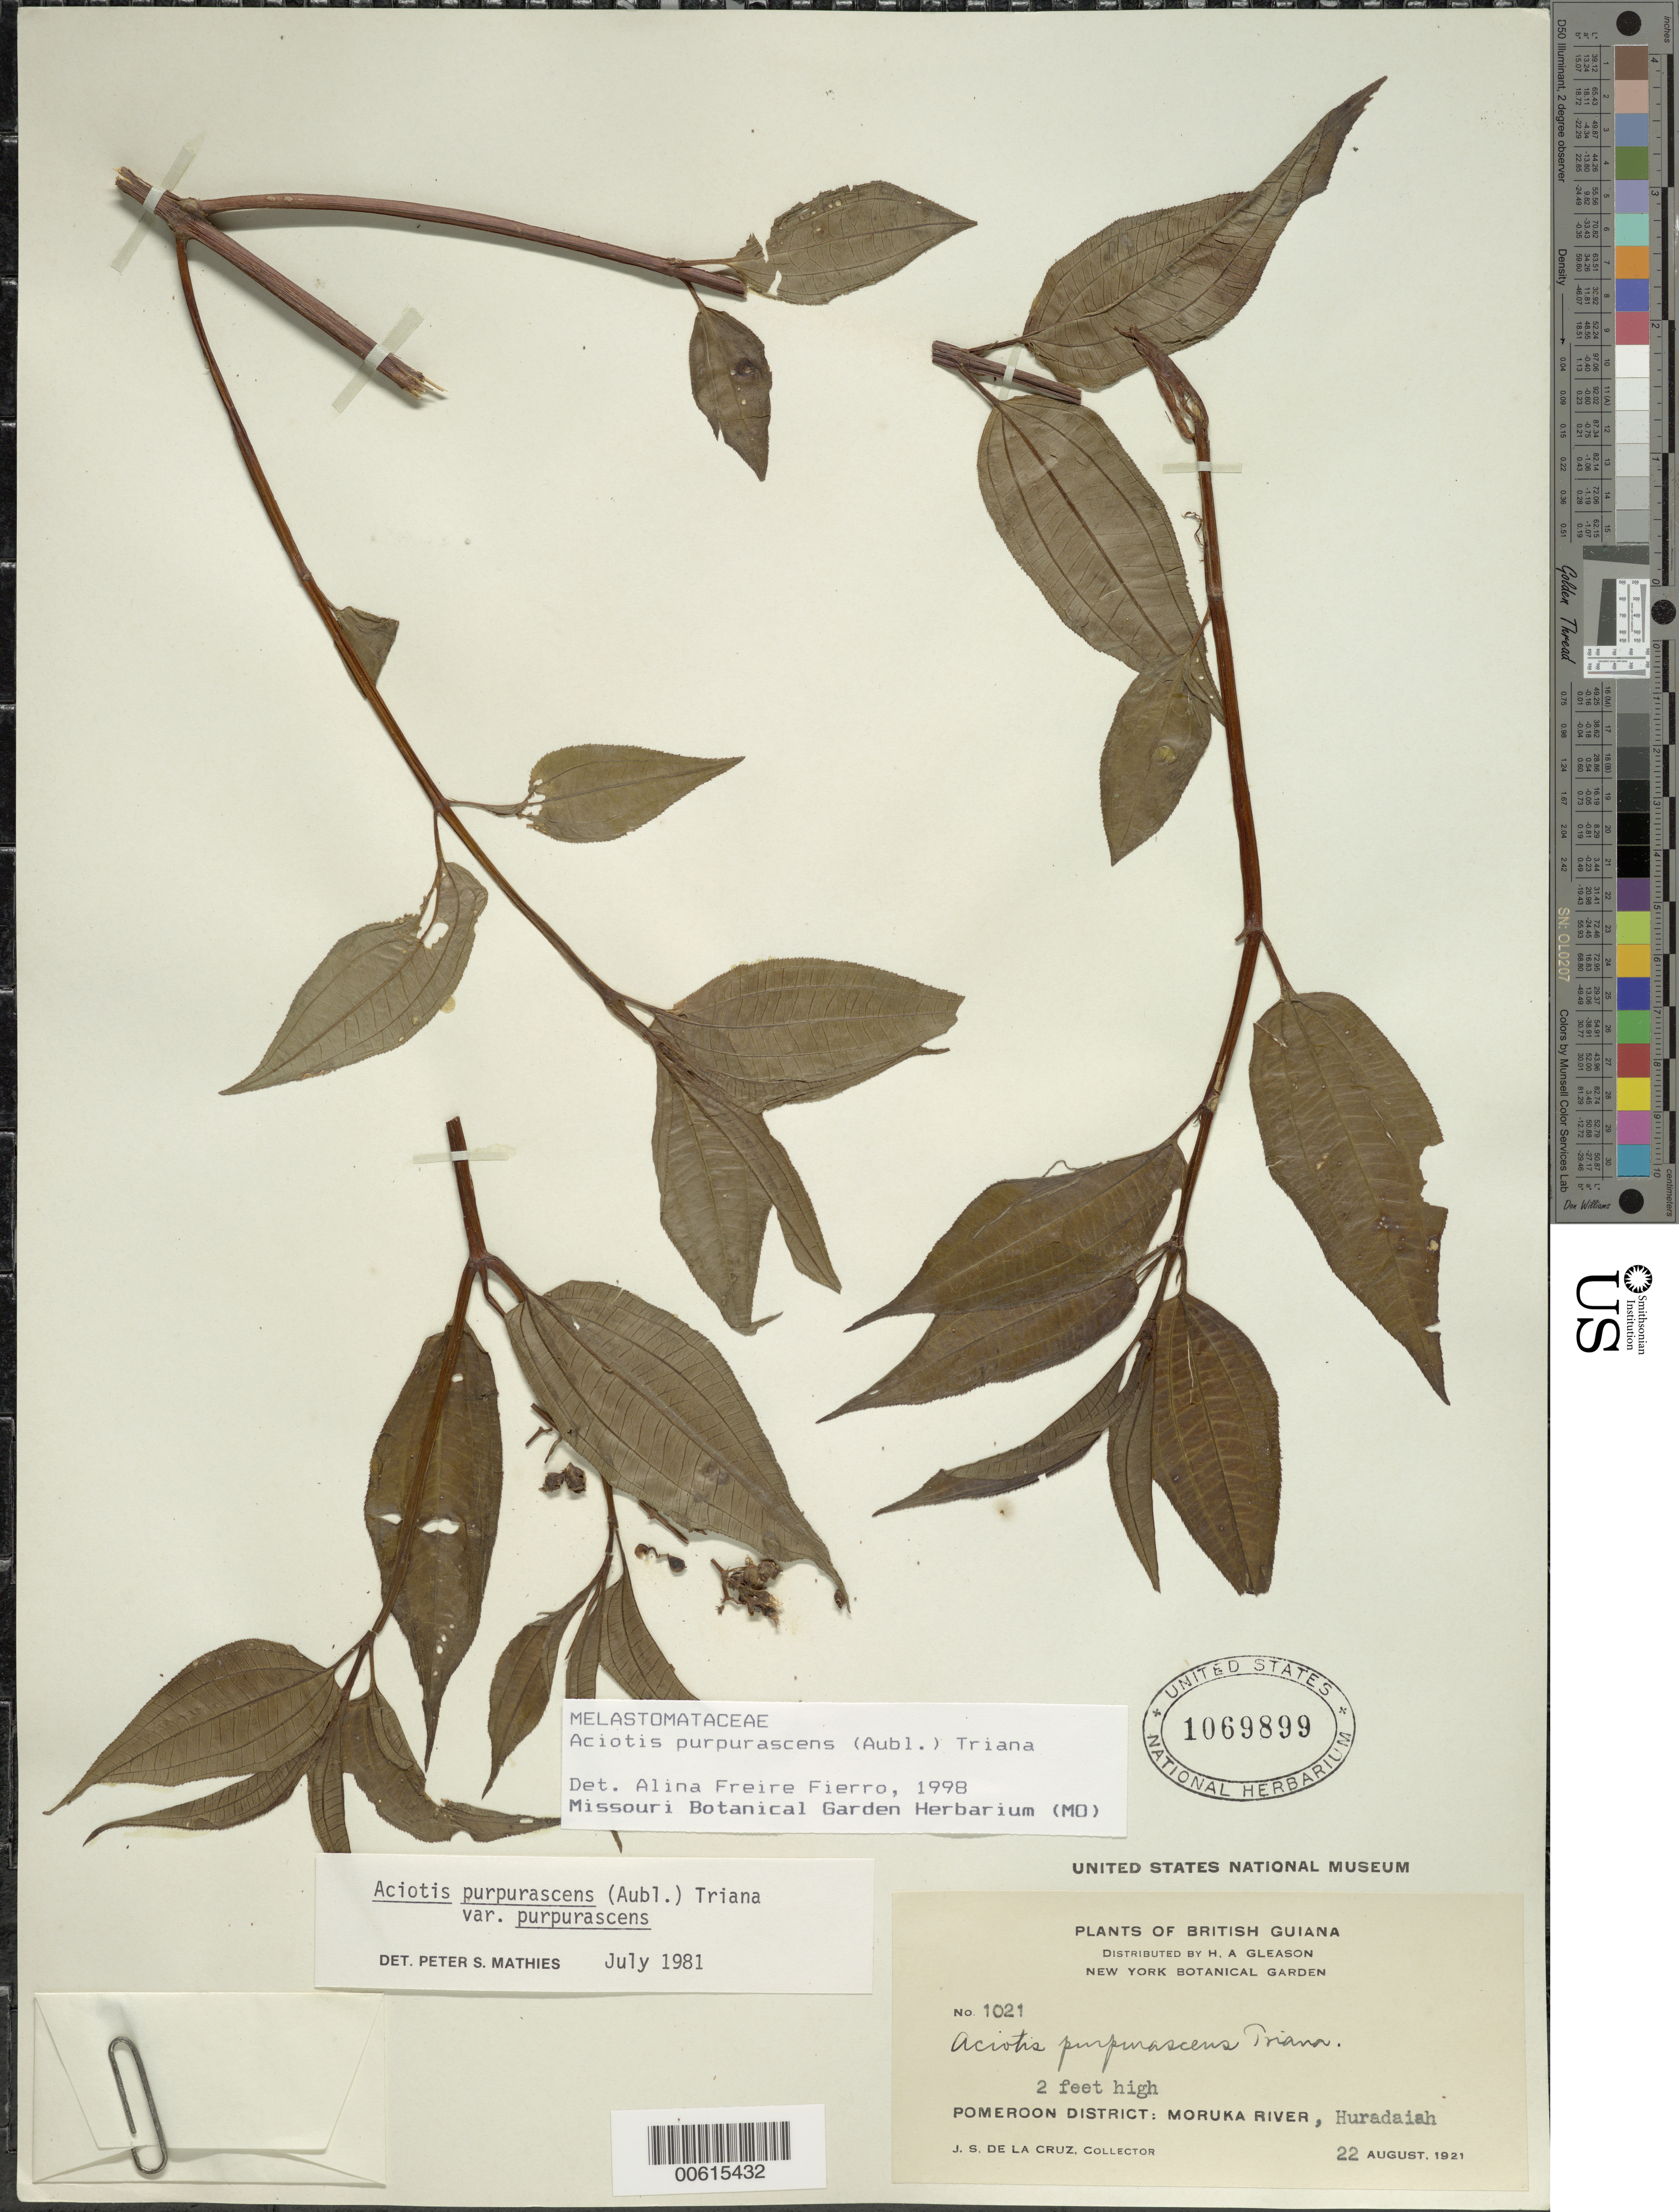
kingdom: Plantae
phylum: Tracheophyta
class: Magnoliopsida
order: Myrtales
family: Melastomataceae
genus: Aciotis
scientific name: Aciotis purpurascens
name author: (Aubl.) Triana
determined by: Freire-Fierro, A.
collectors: J. S. de la Cruz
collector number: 1021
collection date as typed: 22-Aug-21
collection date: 1921-08-22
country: Guyana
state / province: Barima-Waini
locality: Moruka R., Huradaiah; Pomeroon Dist.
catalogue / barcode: US 1069899